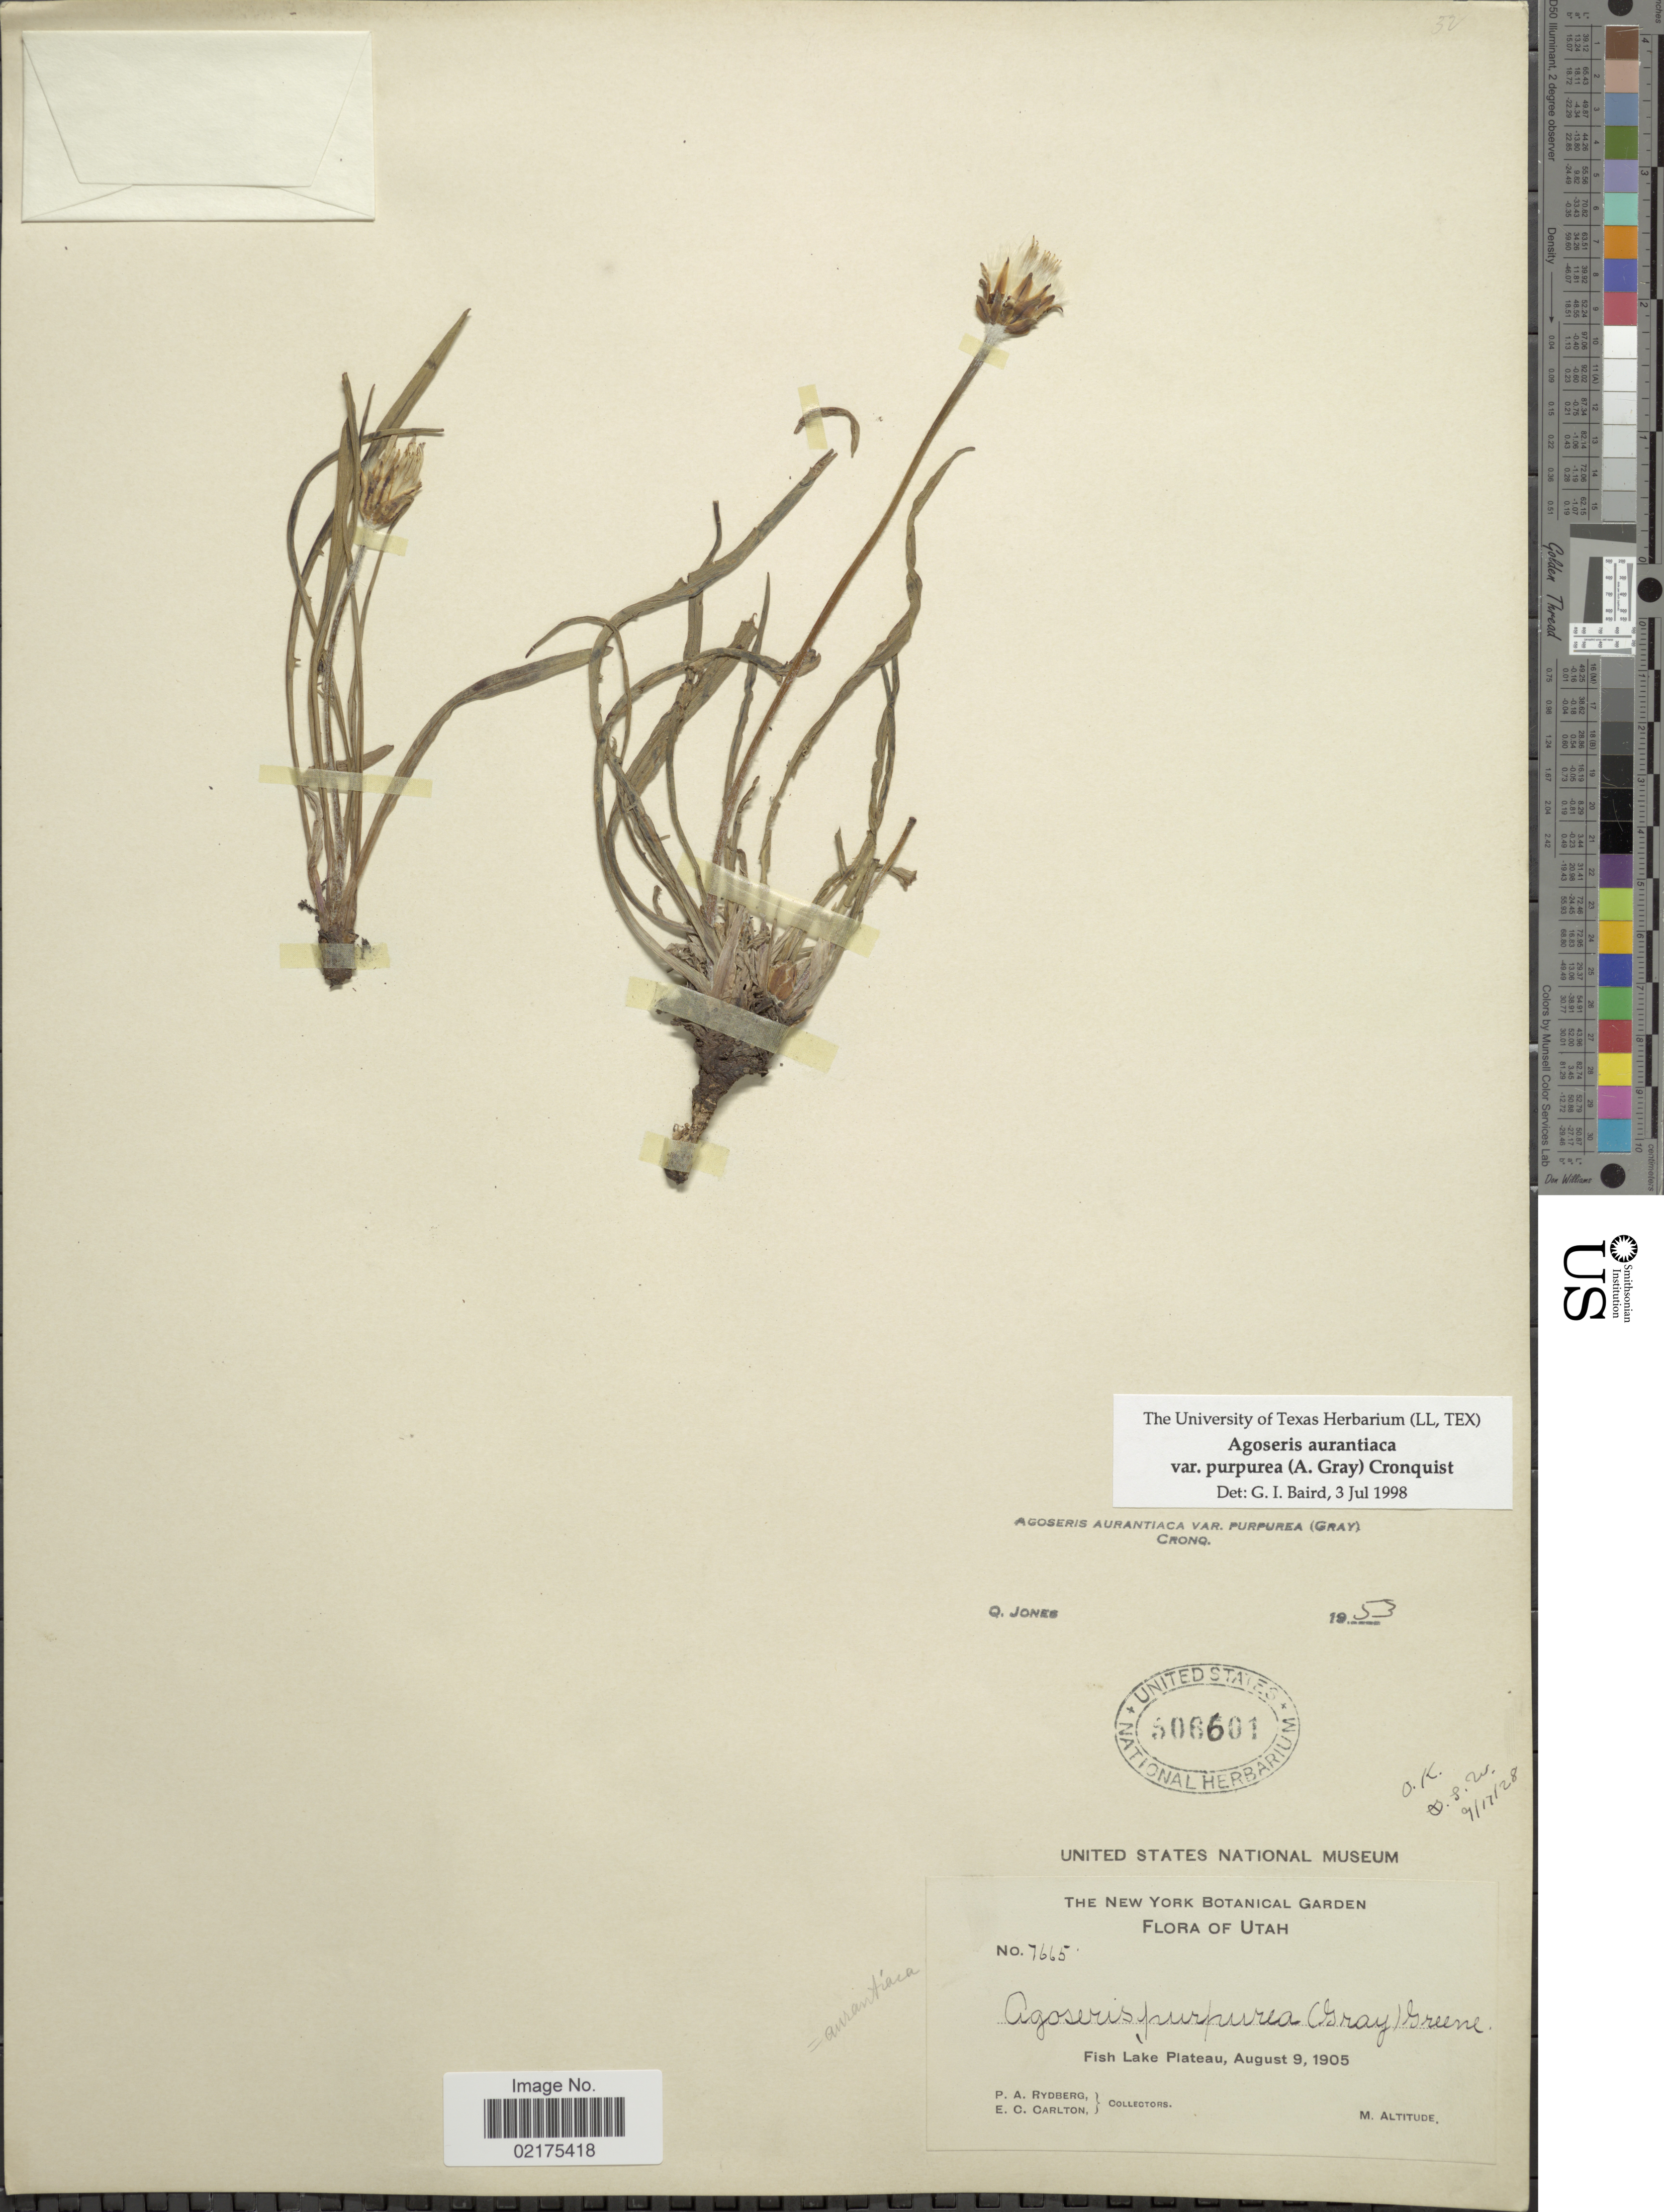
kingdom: Plantae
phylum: Tracheophyta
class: Magnoliopsida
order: Asterales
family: Asteraceae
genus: Agoseris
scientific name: Agoseris aurantiaca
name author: (Hook.) Greene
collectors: P. A. Rydberg & E. Carlton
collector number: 7665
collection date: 1905-08-09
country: United States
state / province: Utah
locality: Fish Lake Plateau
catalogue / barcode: US 506601